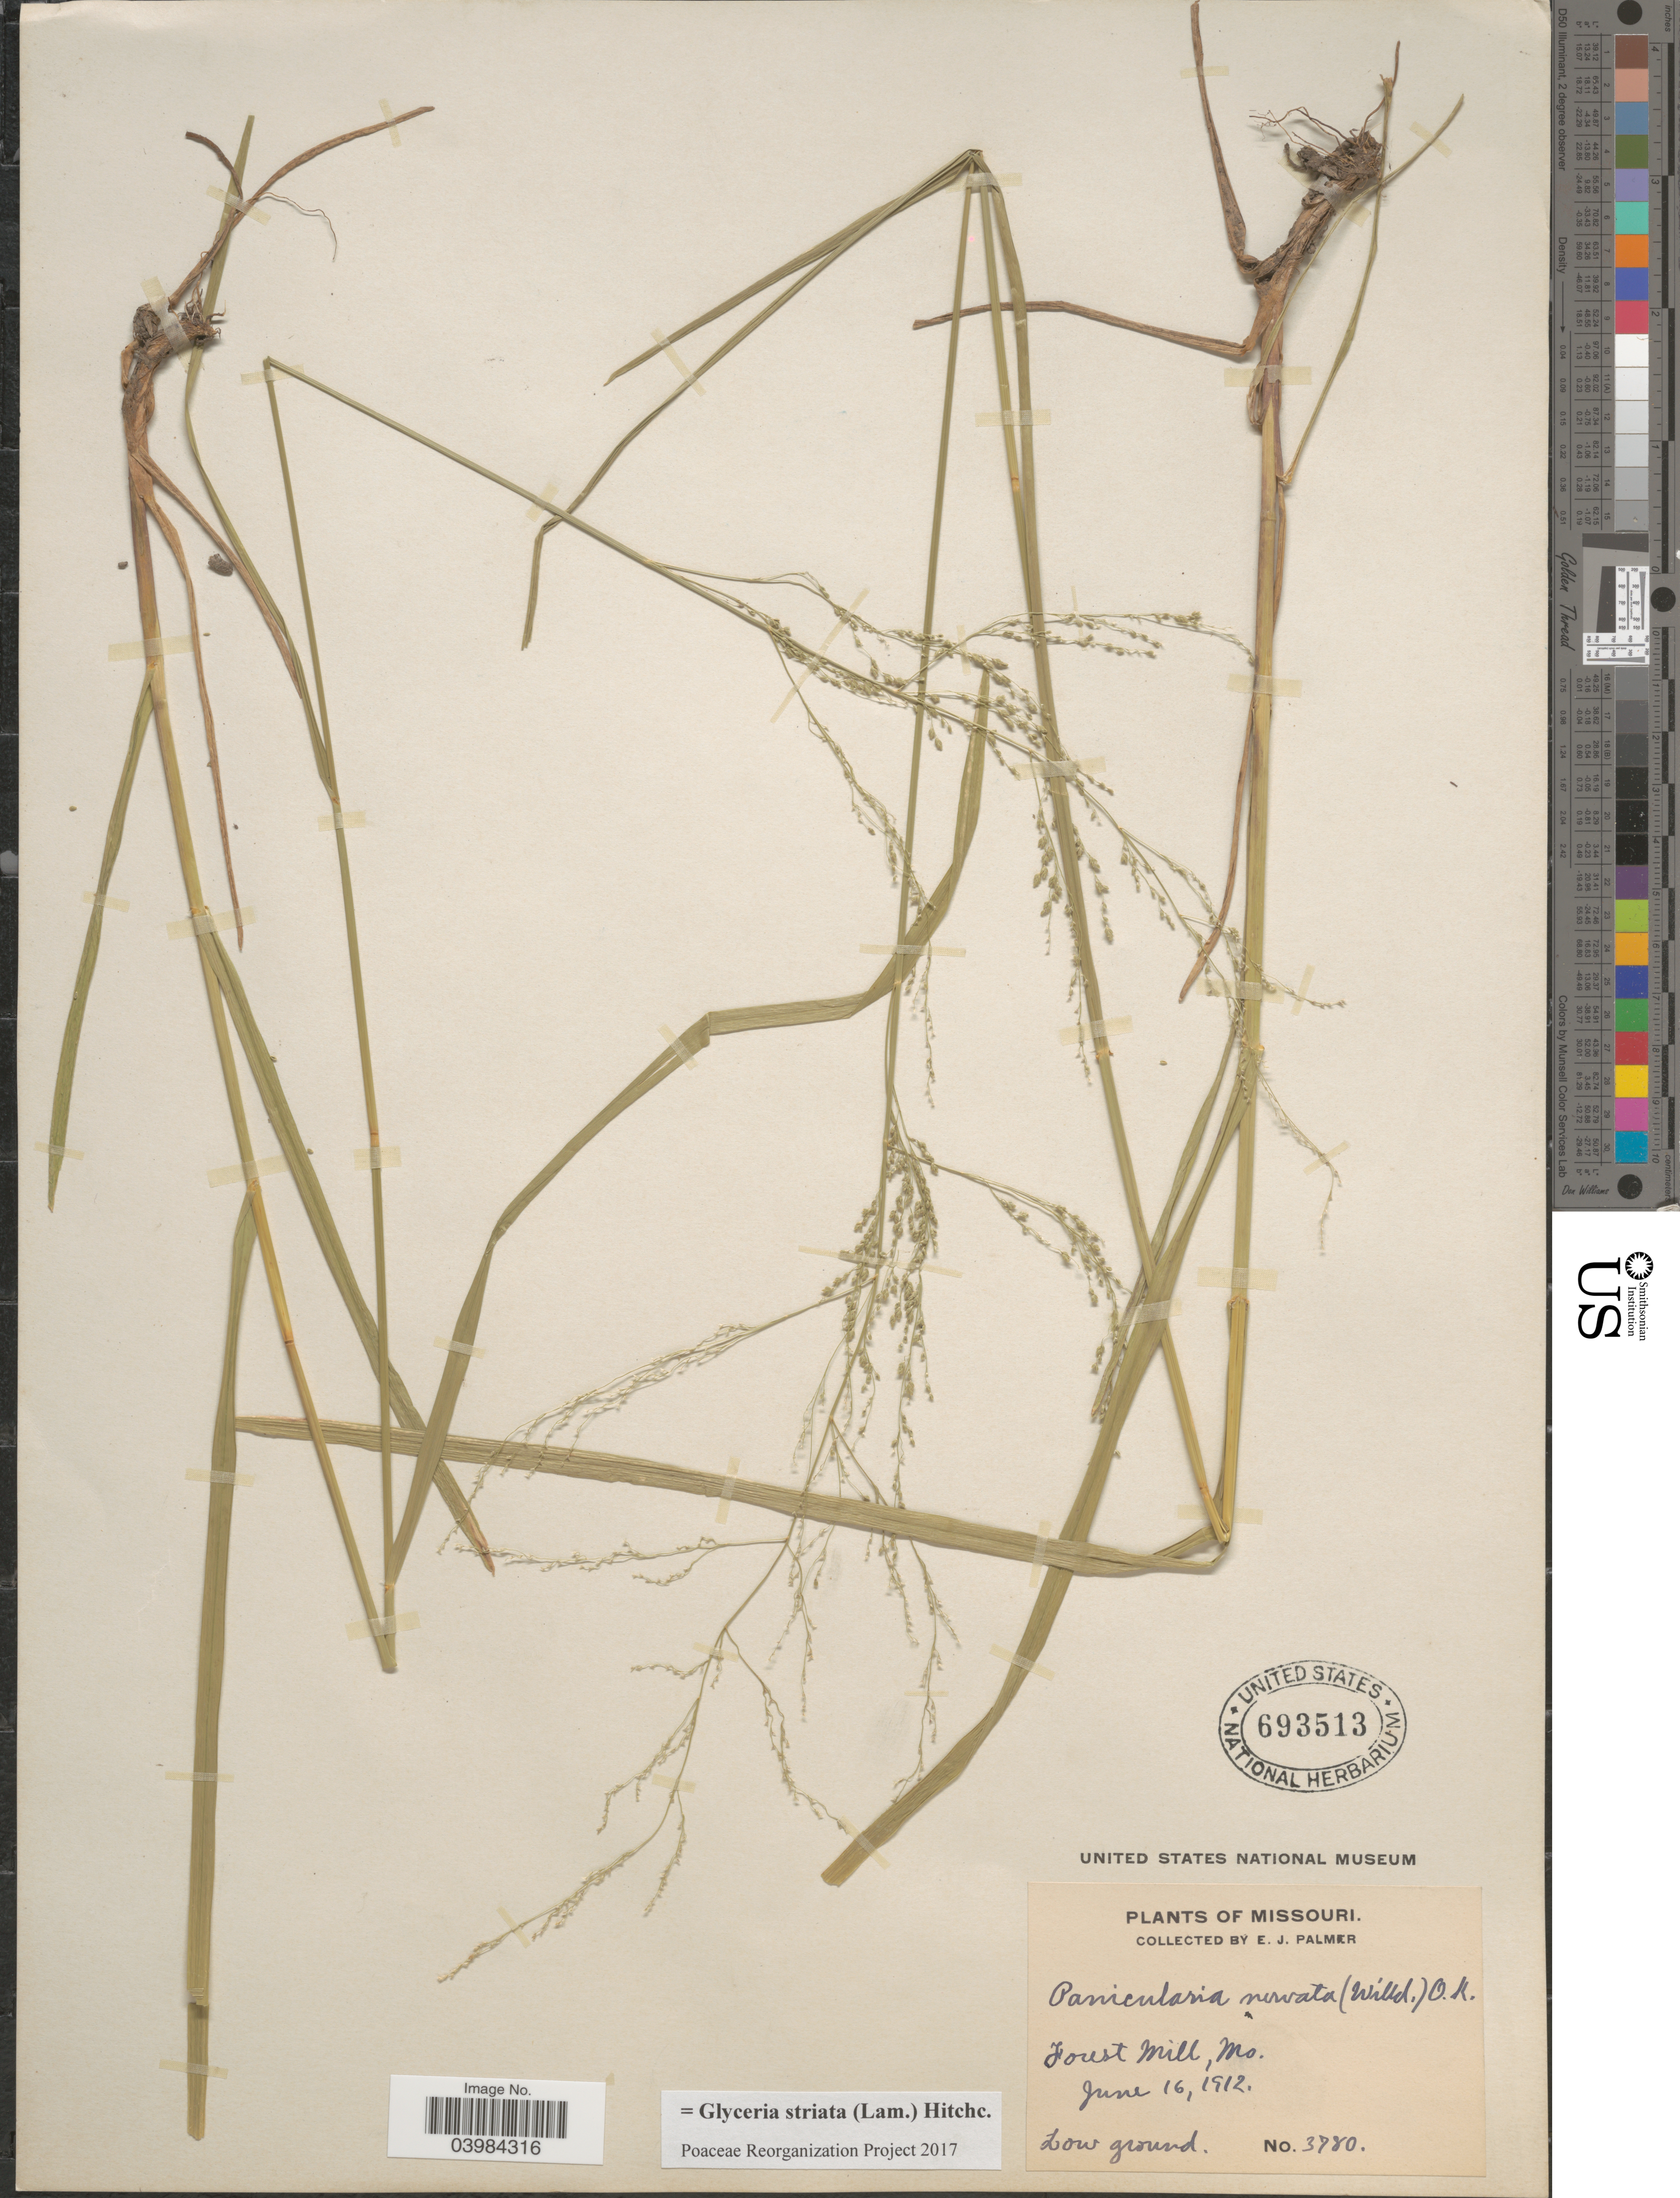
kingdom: Plantae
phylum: Tracheophyta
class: Liliopsida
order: Poales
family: Poaceae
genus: Glyceria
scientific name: Glyceria striata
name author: (Lam.) Hitchc.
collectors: E. J. Palmer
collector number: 3780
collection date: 1912-06-16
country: United States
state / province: Missouri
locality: Forest Mill.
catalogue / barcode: US 693513